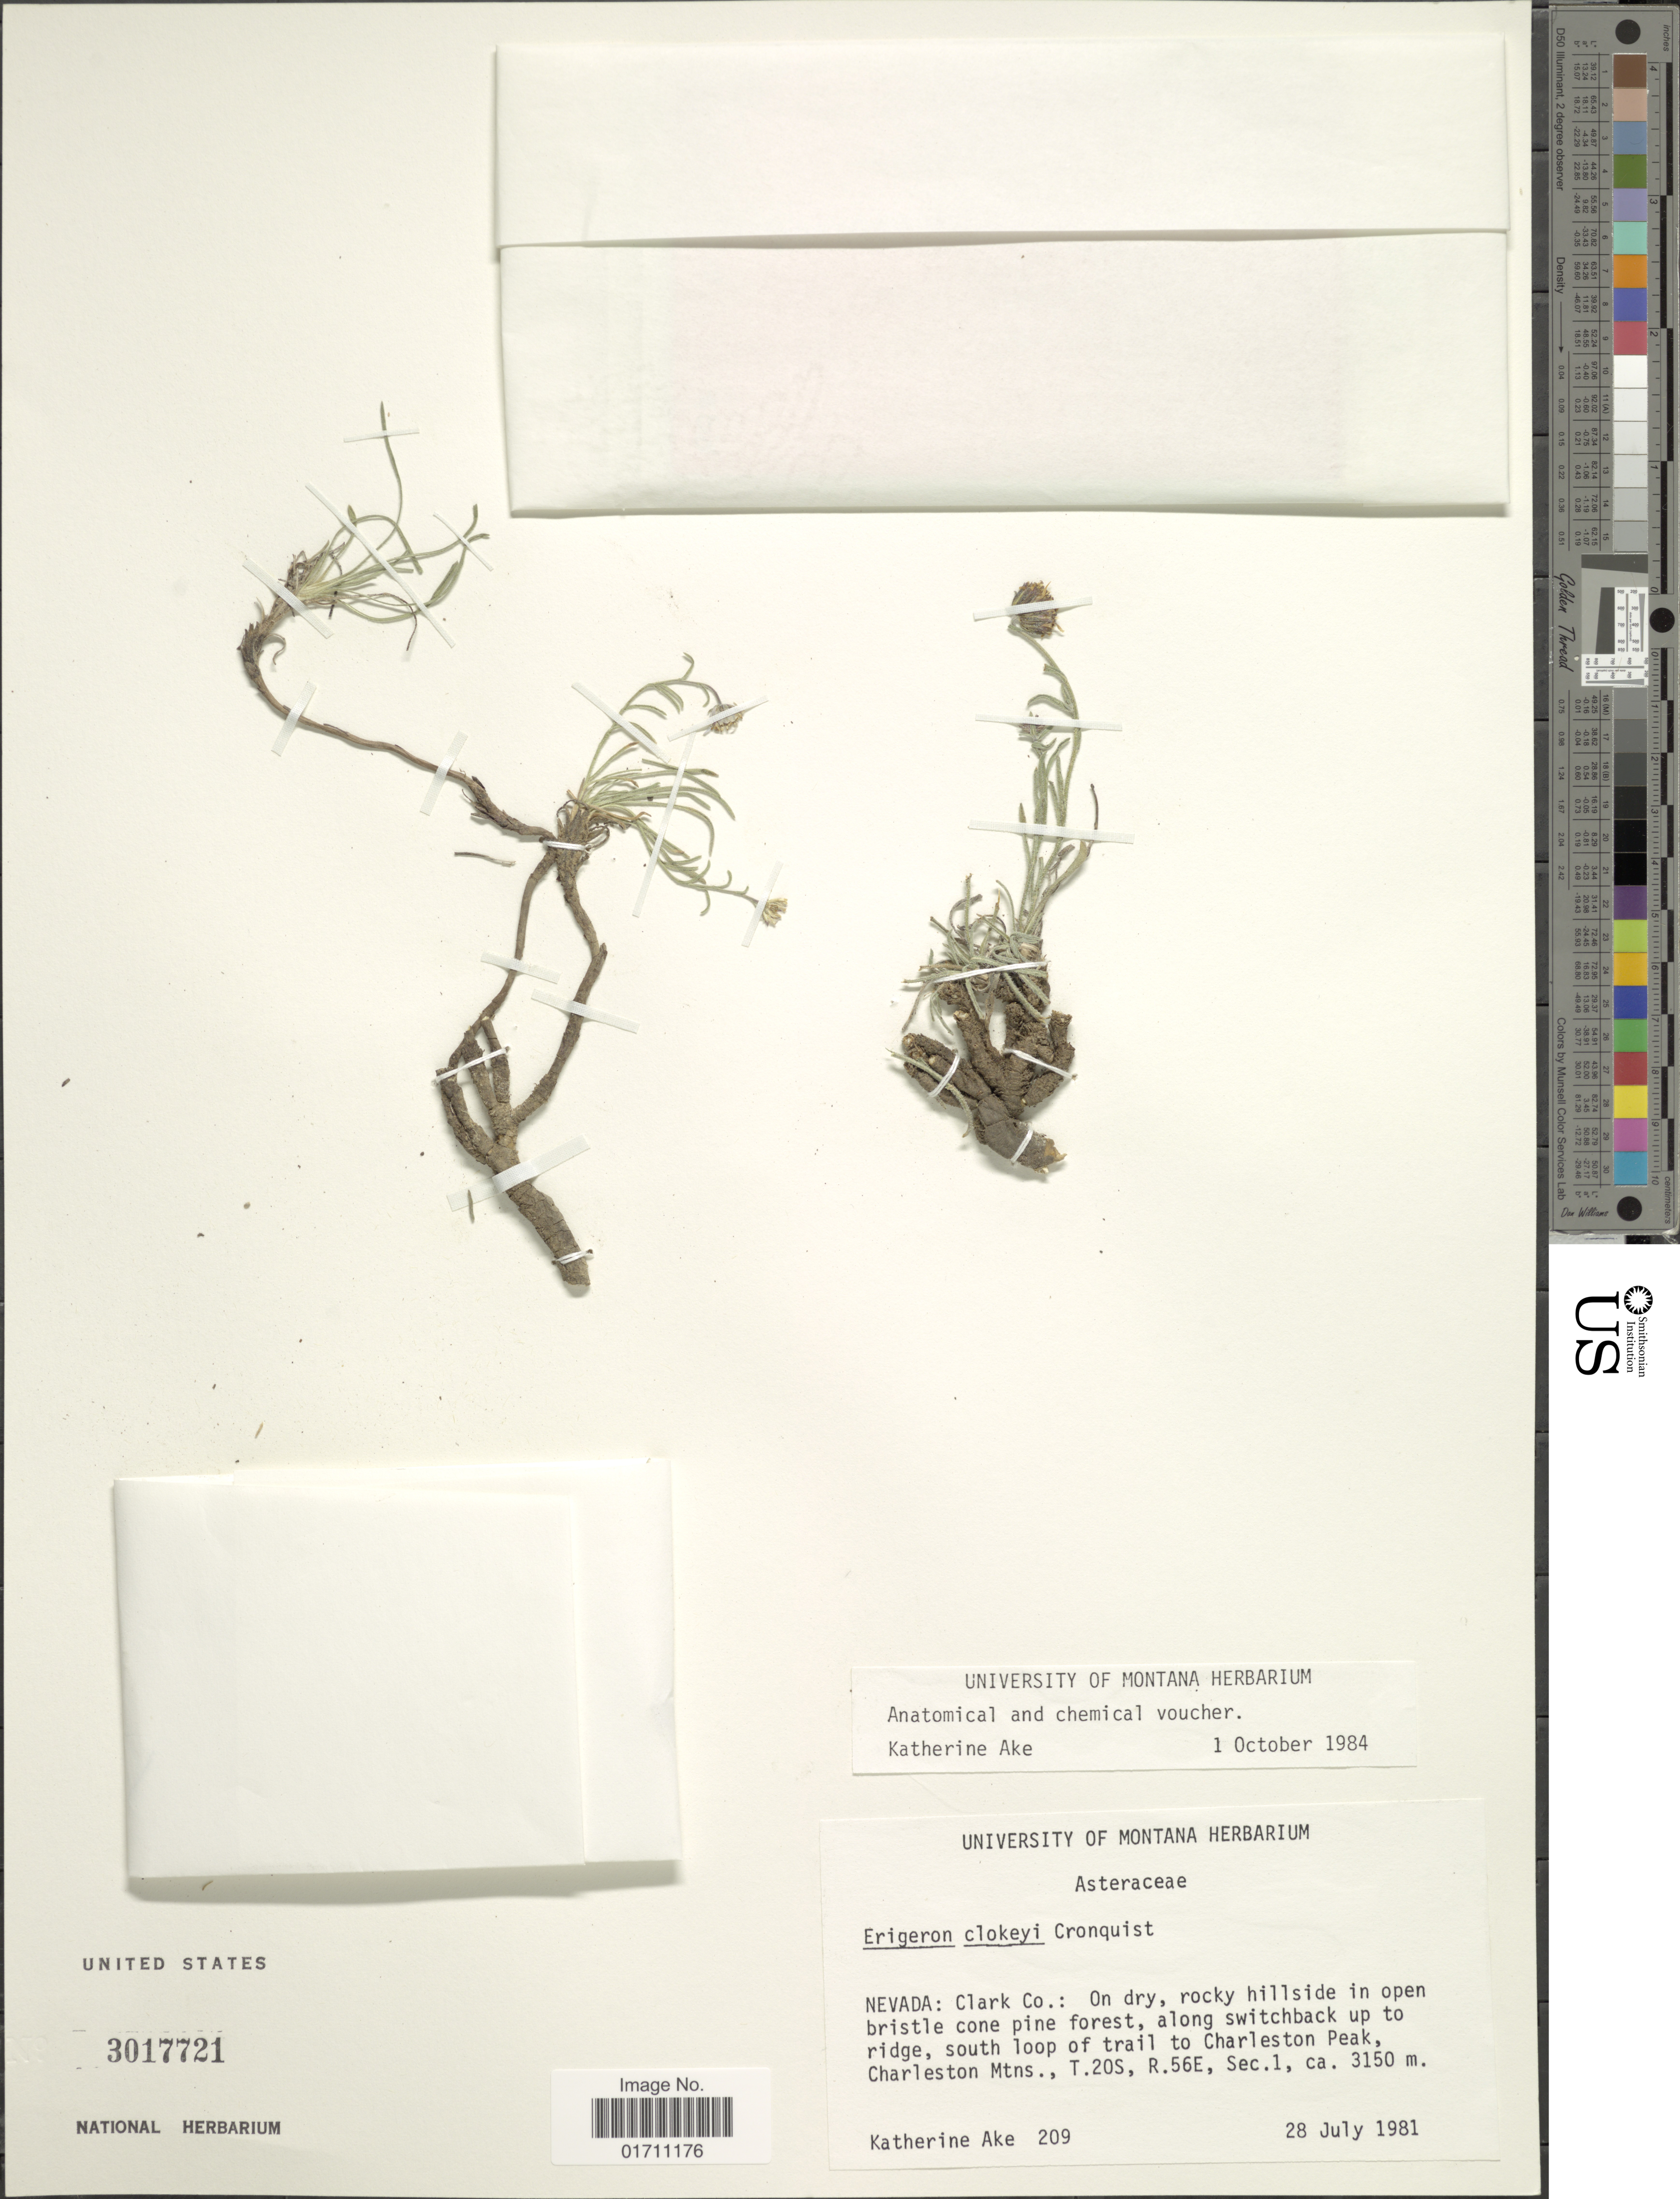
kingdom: Plantae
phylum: Tracheophyta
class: Magnoliopsida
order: Asterales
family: Asteraceae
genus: Erigeron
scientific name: Erigeron clokeyi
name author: Cronq.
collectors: K. Ake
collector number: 209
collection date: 1981-07-28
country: United States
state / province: Nevada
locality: Clark Co.: On dry, rocky hillside in open bristle cone pine forest, long switchback up to ridge, south loop of trail to Charleston Peak Charleston Mtns., T. 20S, R.56E, Sec. 1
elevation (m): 3150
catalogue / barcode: US 3017721